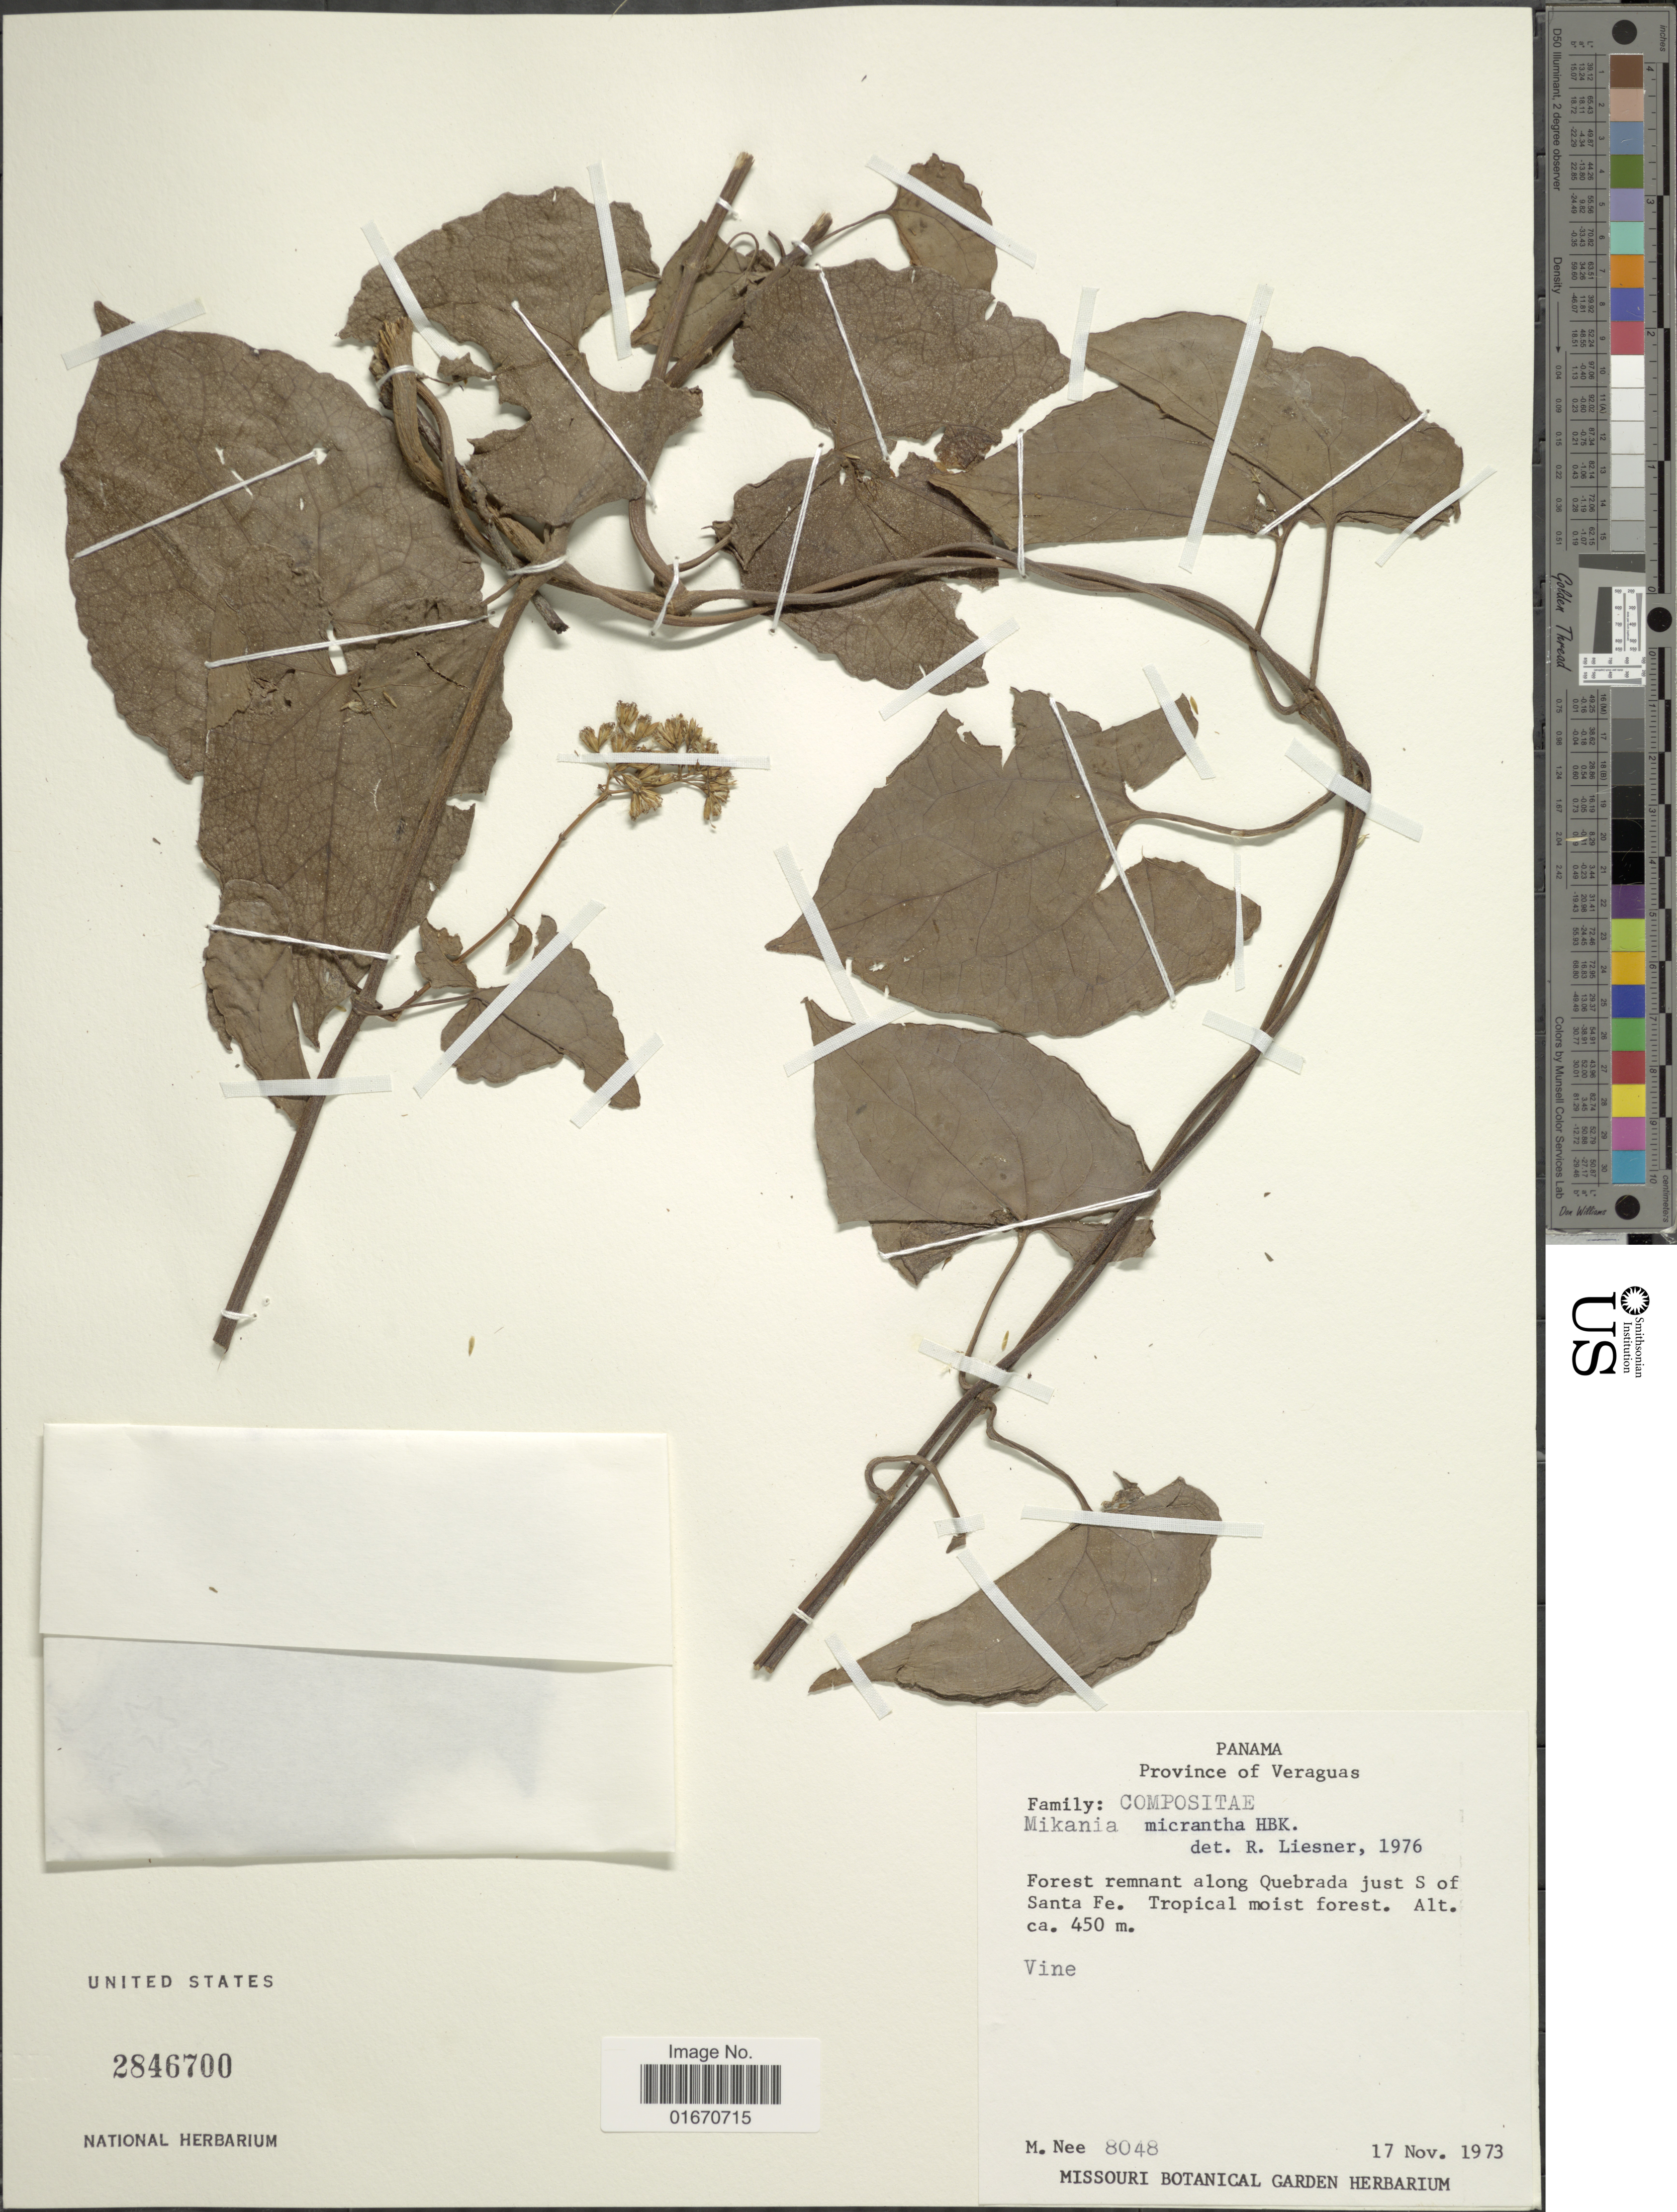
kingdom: Plantae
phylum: Tracheophyta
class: Magnoliopsida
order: Asterales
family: Asteraceae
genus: Mikania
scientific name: Mikania micrantha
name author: Kunth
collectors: M. Nee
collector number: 8048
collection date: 1973-11-17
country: Panama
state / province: Veraguas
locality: Along Quebrada just S of Santa Fe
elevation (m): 450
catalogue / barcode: US 2846700